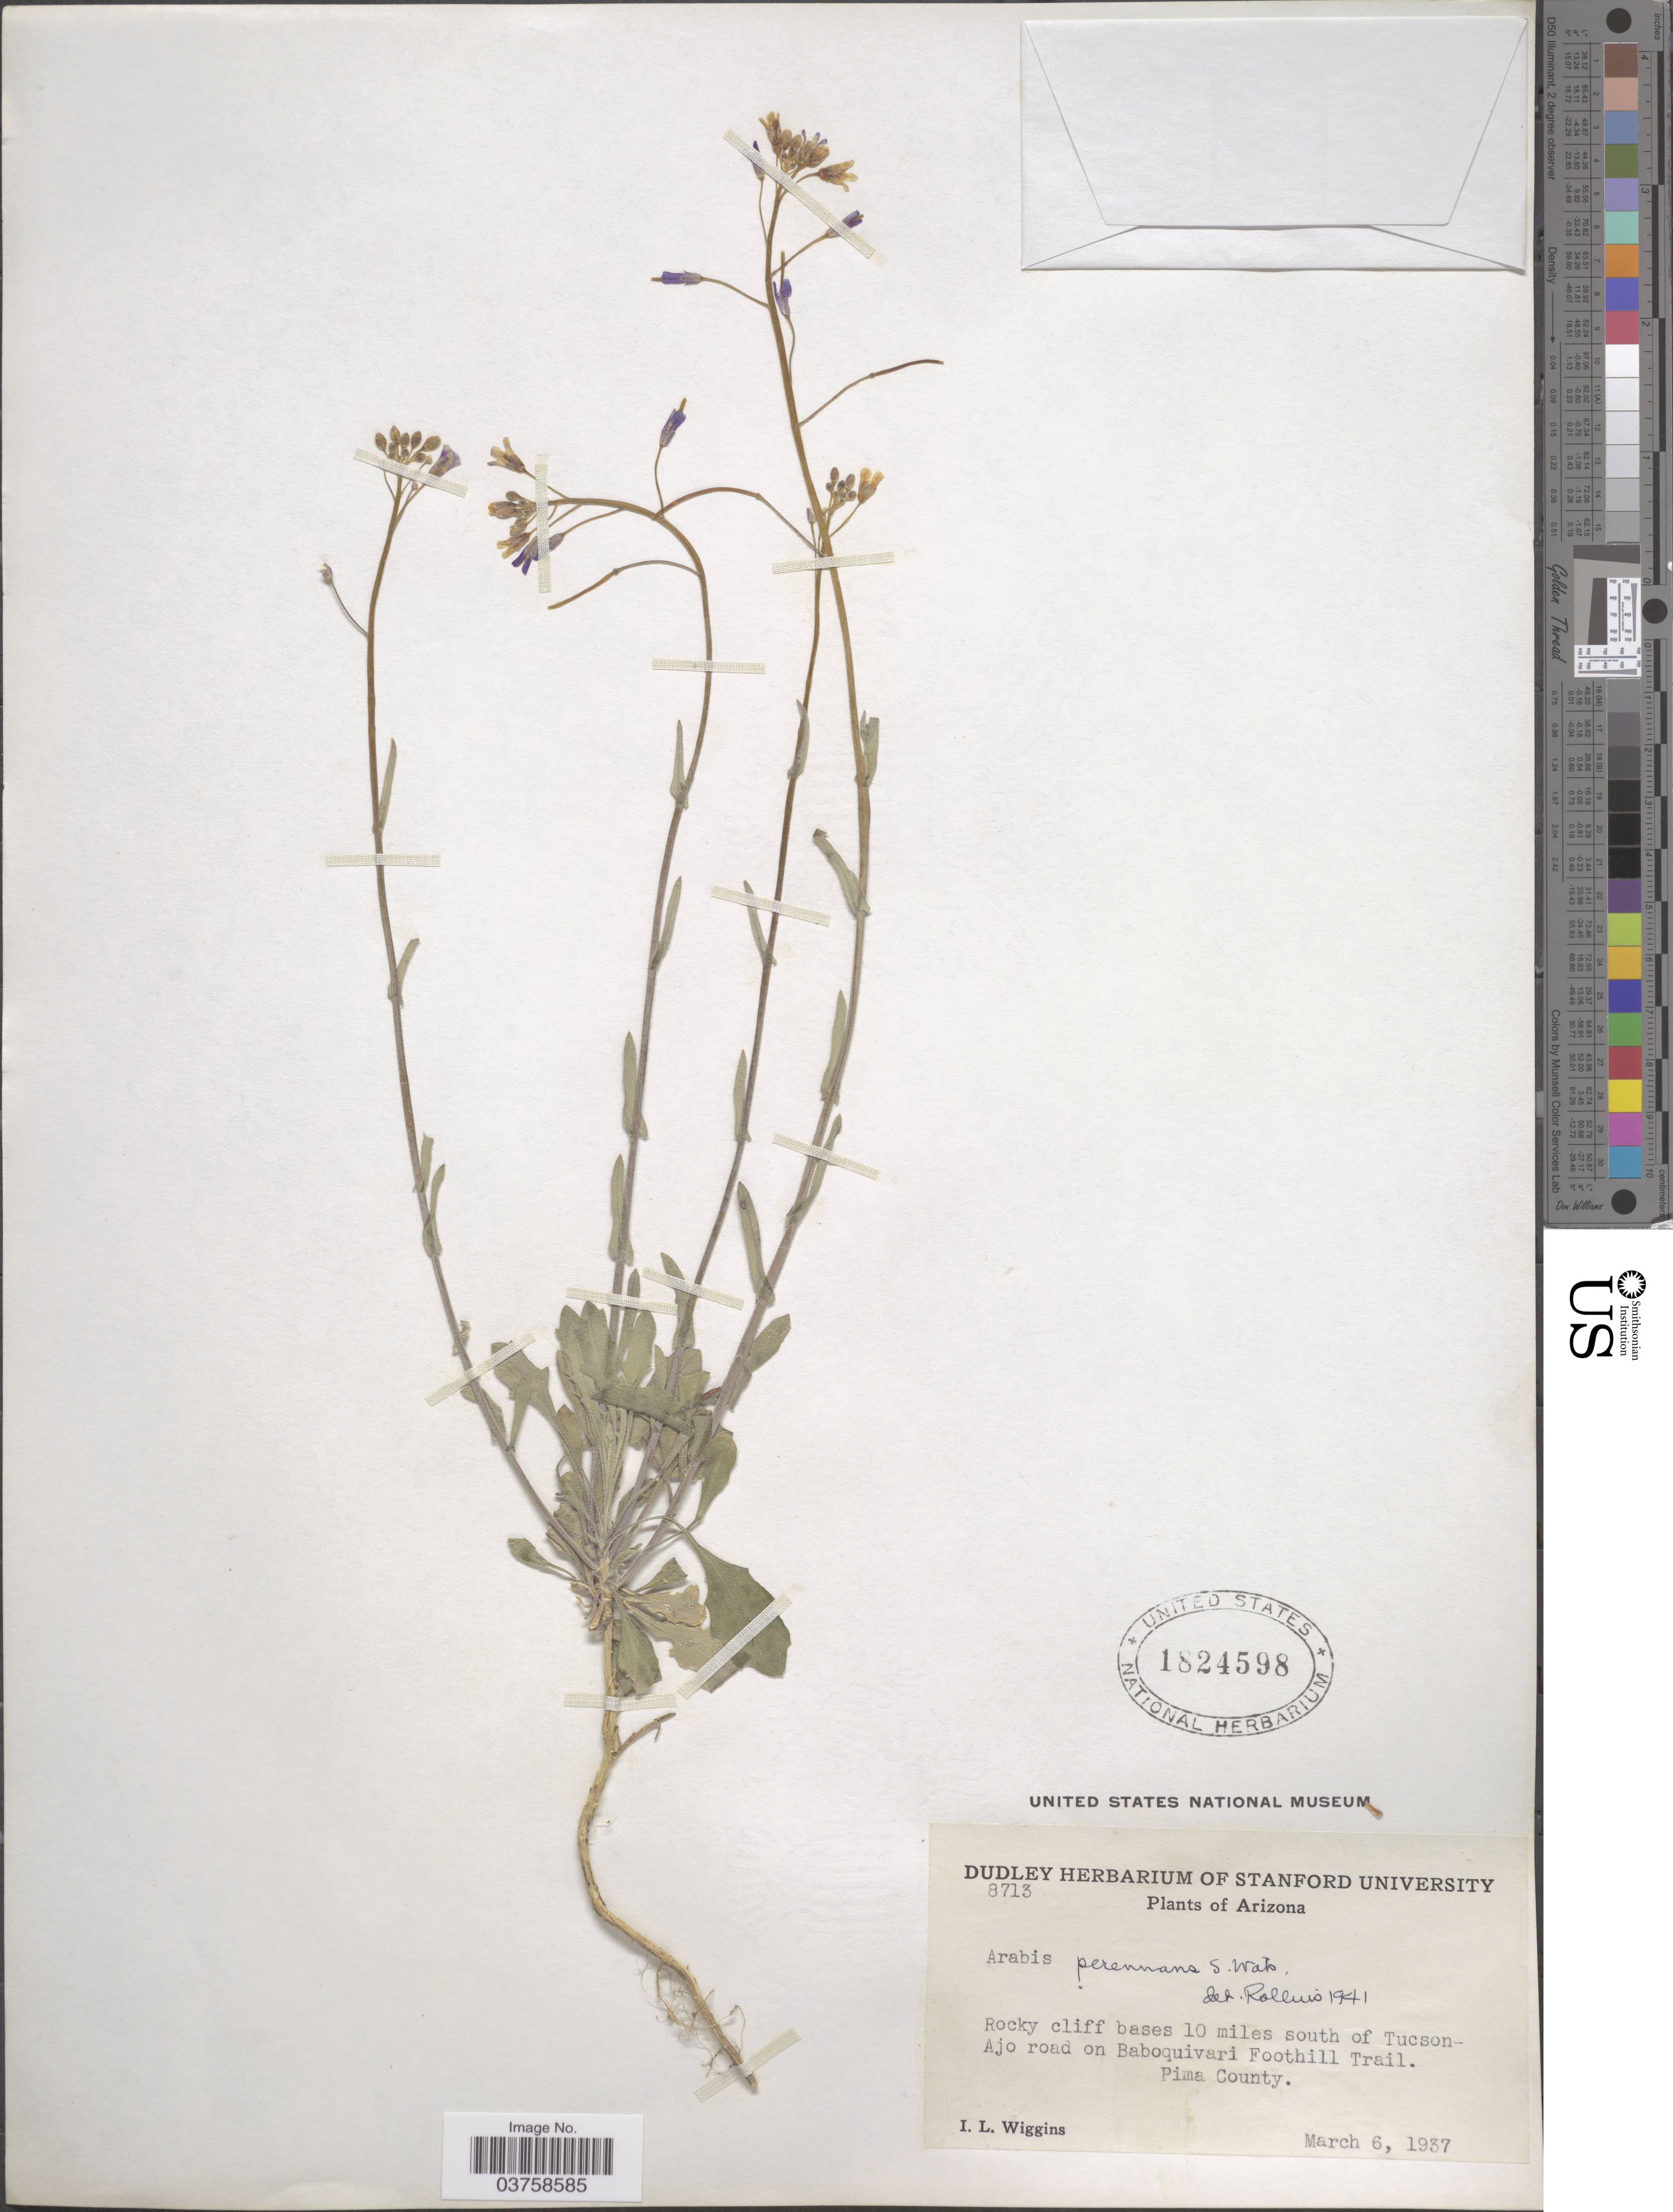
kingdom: Plantae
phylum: Tracheophyta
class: Magnoliopsida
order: Brassicales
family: Brassicaceae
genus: Arabis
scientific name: Arabis perennans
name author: S. Watson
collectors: I. L. Wiggins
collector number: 8713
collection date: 1937-03-06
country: United States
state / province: Arizona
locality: Rocky cliff bases 10 miles south of Tucson- Ajo road on Baboquivari Foothill Trail. Pima County.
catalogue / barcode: US 1824598